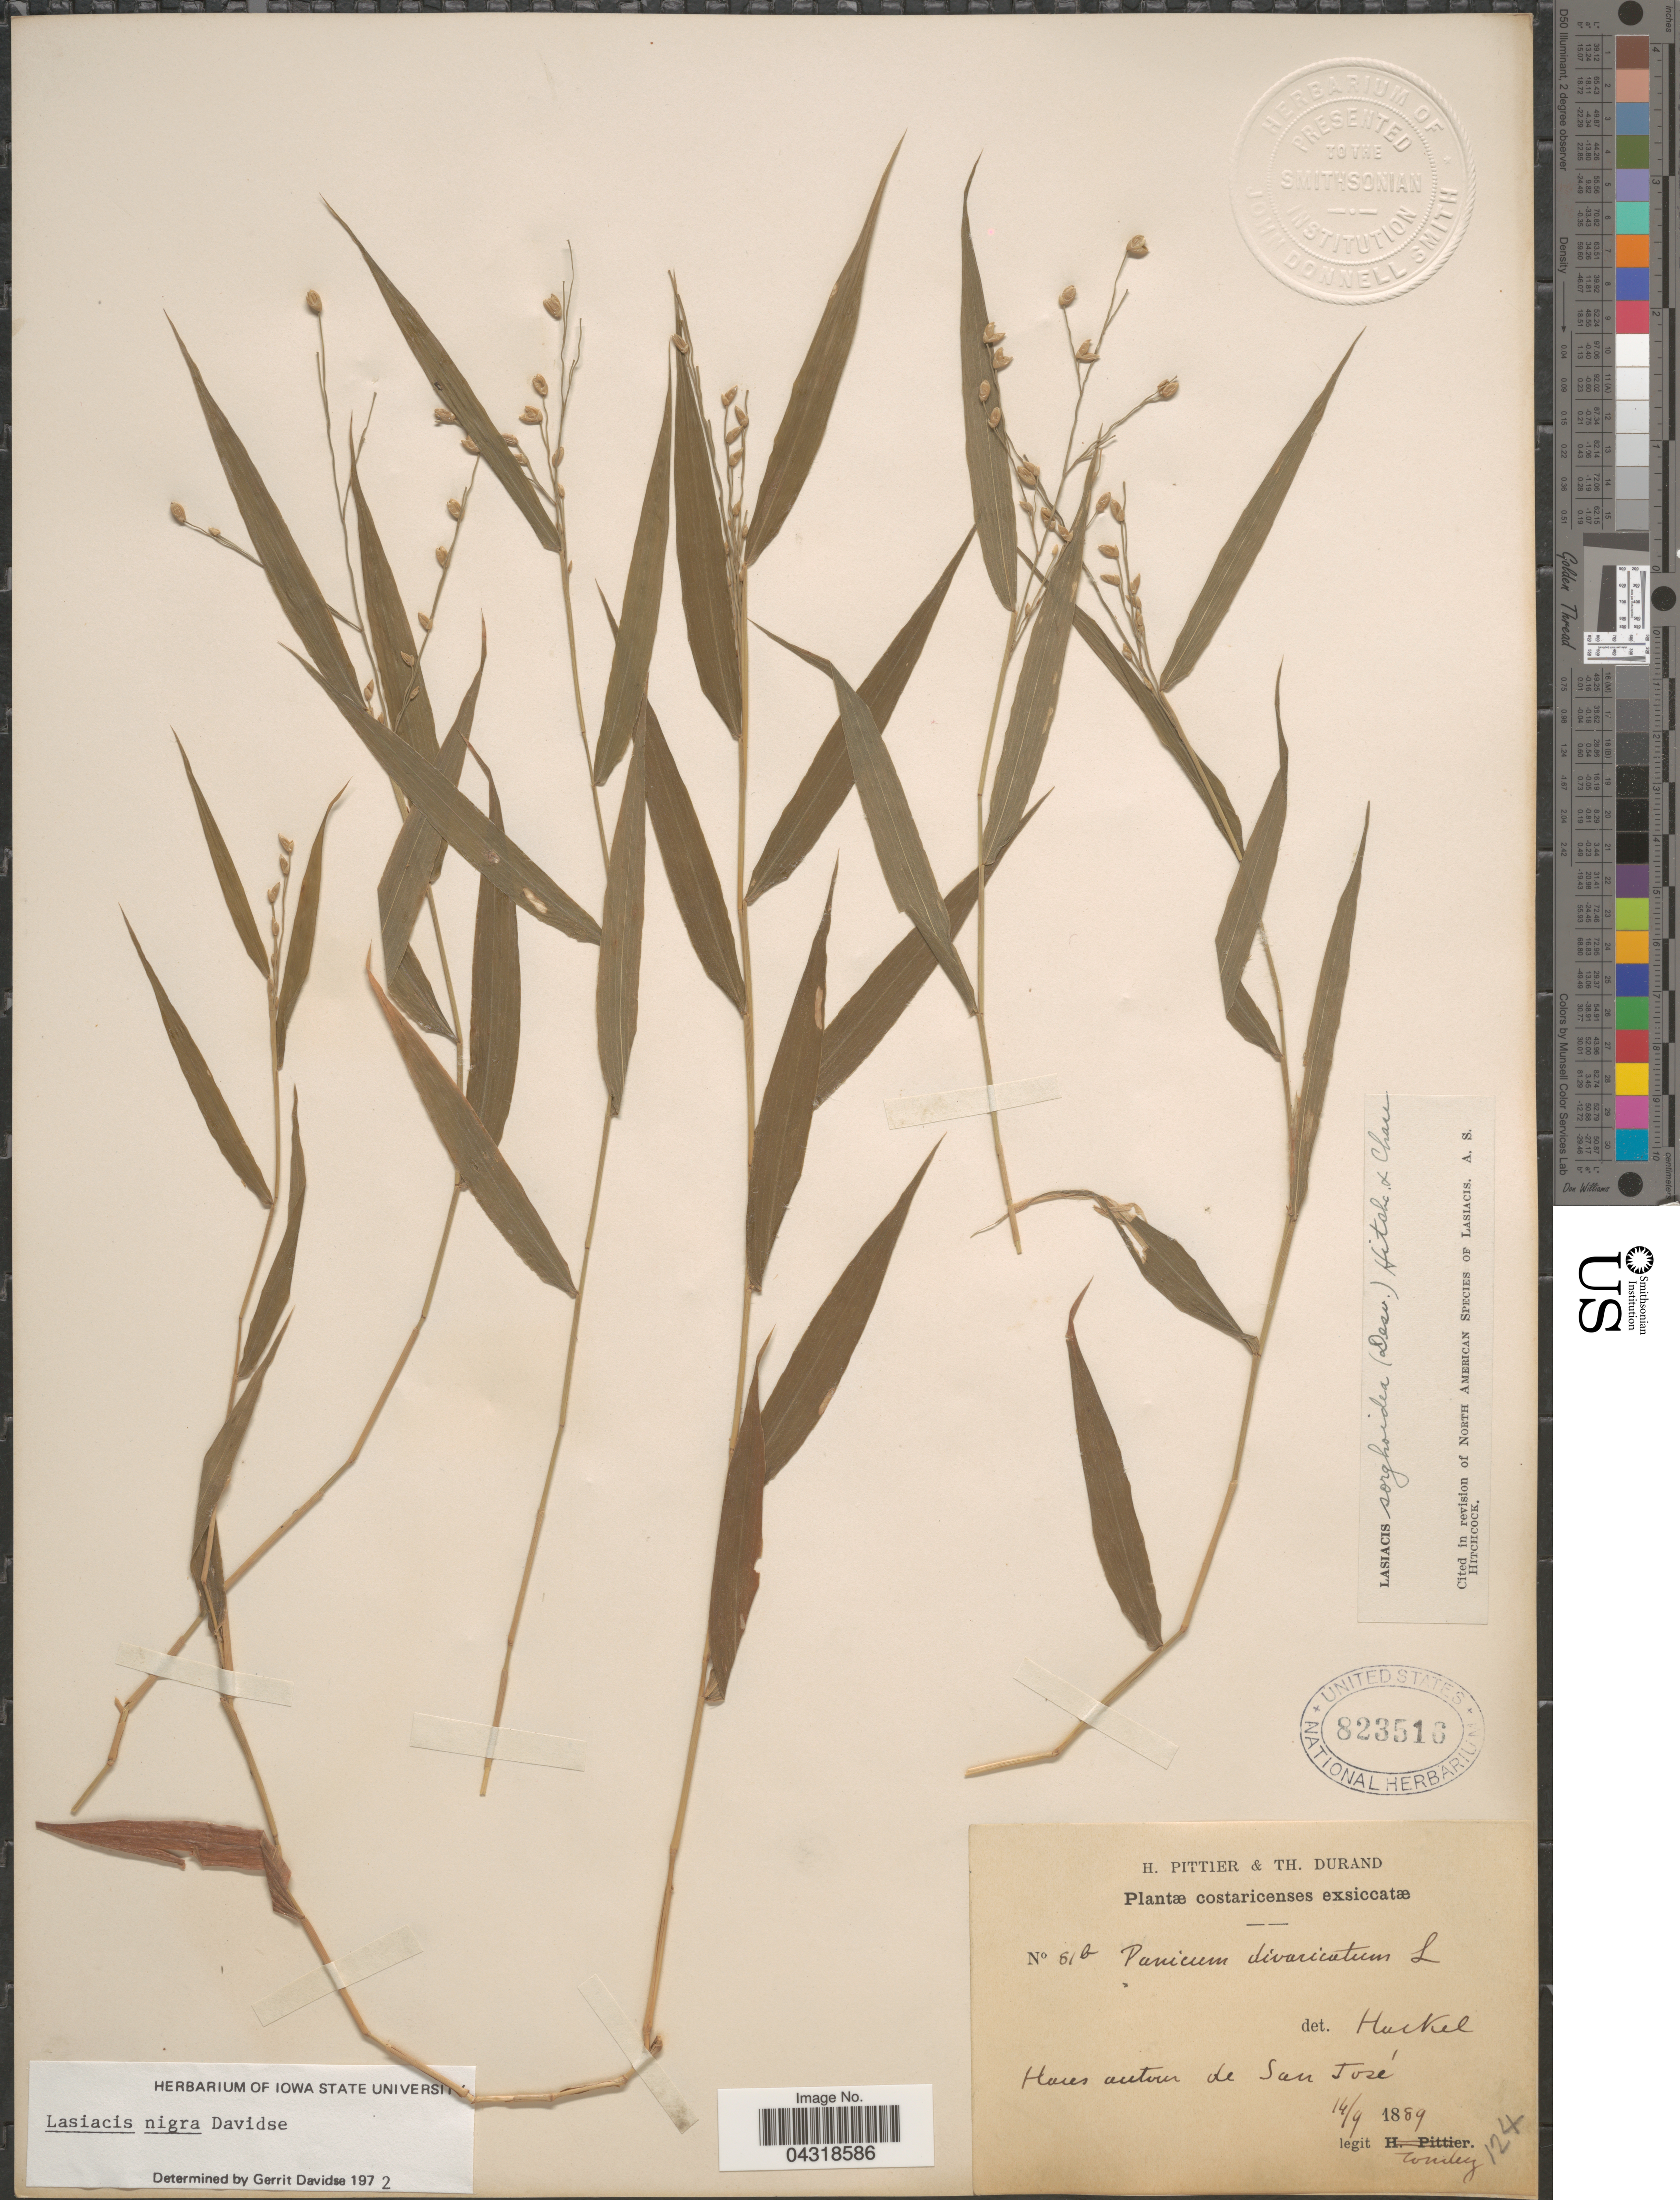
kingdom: Plantae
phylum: Tracheophyta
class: Liliopsida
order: Poales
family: Poaceae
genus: Lasiacis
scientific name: Lasiacis nigra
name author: Davidse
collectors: Tonduz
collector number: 81b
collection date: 1889-09-14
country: Costa Rica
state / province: San José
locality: Haies autour de San José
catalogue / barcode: US 823516